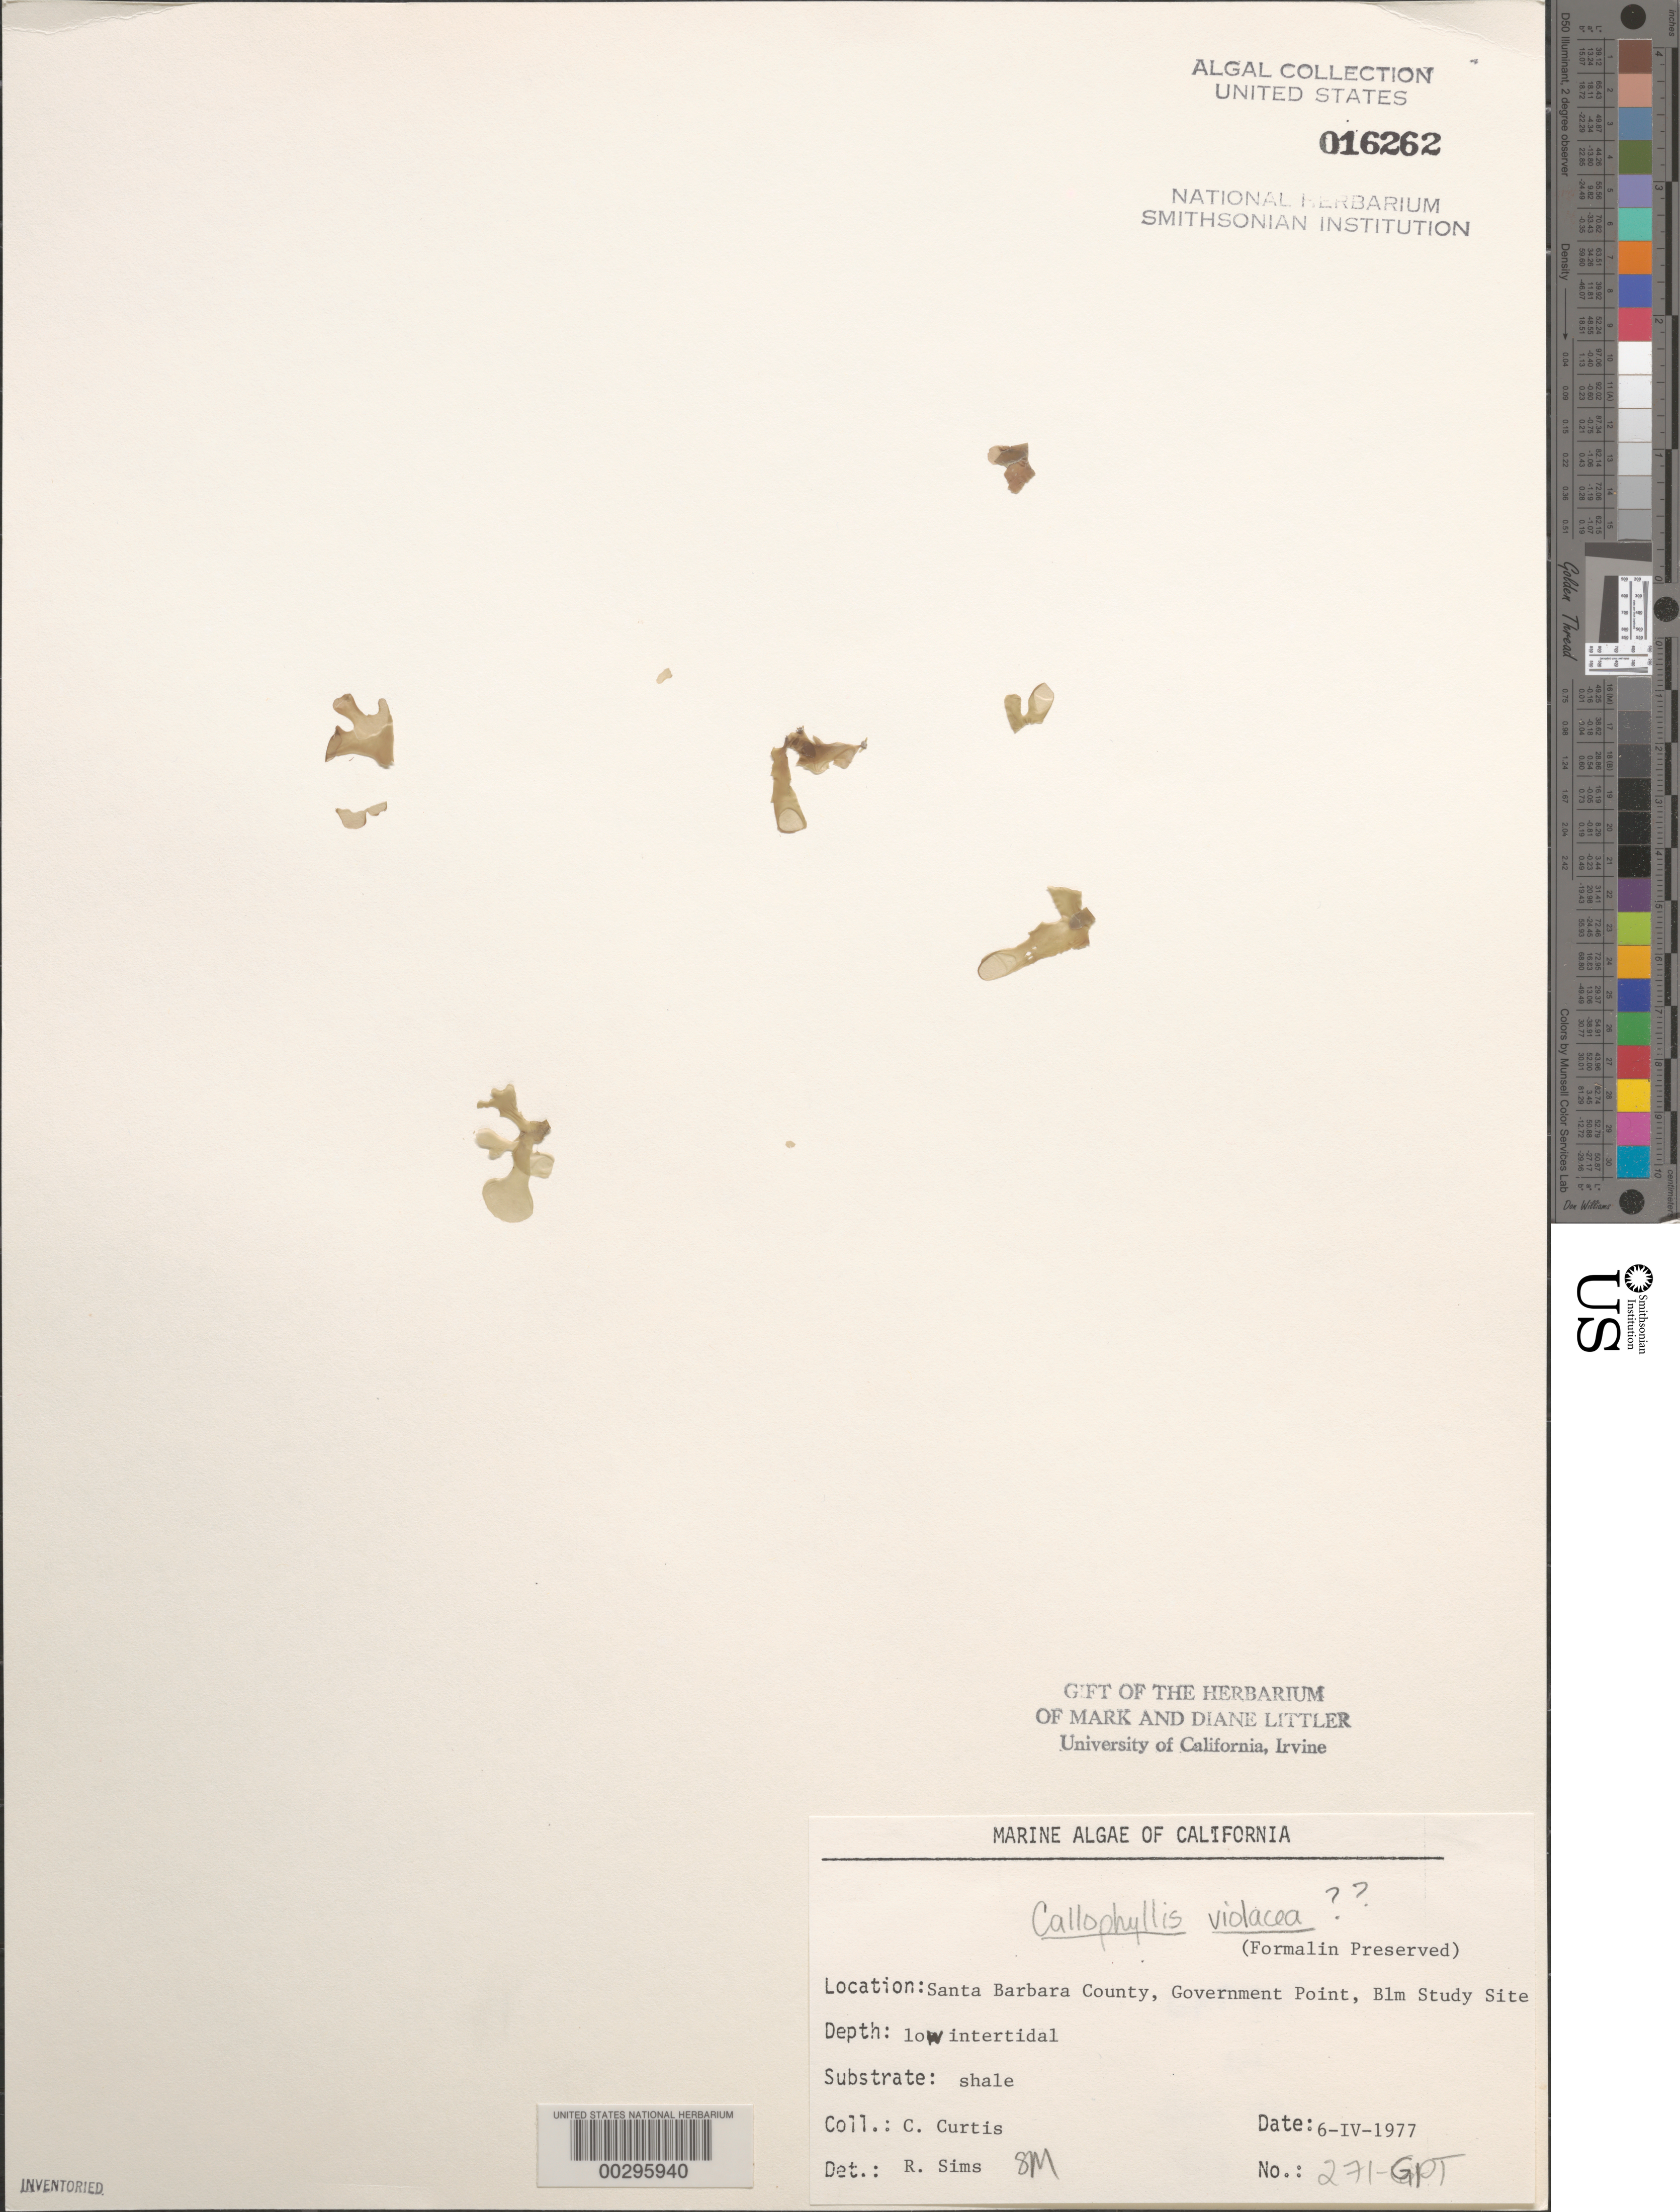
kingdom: Plantae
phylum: Rhodophyta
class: Florideophyceae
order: Gigartinales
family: Kallymeniaceae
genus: Callophyllis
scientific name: Callophyllis violacea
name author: J. Agardh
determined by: Sims, Robert H.; Murray, S. N.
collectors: C. Curtis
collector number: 271-gpt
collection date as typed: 06 Apr 1977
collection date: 1977-04-06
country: United States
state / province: California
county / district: Santa Barbara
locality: Government Point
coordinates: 34 26'31"N, 120 24'06"W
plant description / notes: BLM-SOCALBIGHT Rocky Intertidal Survey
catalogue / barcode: US 16262